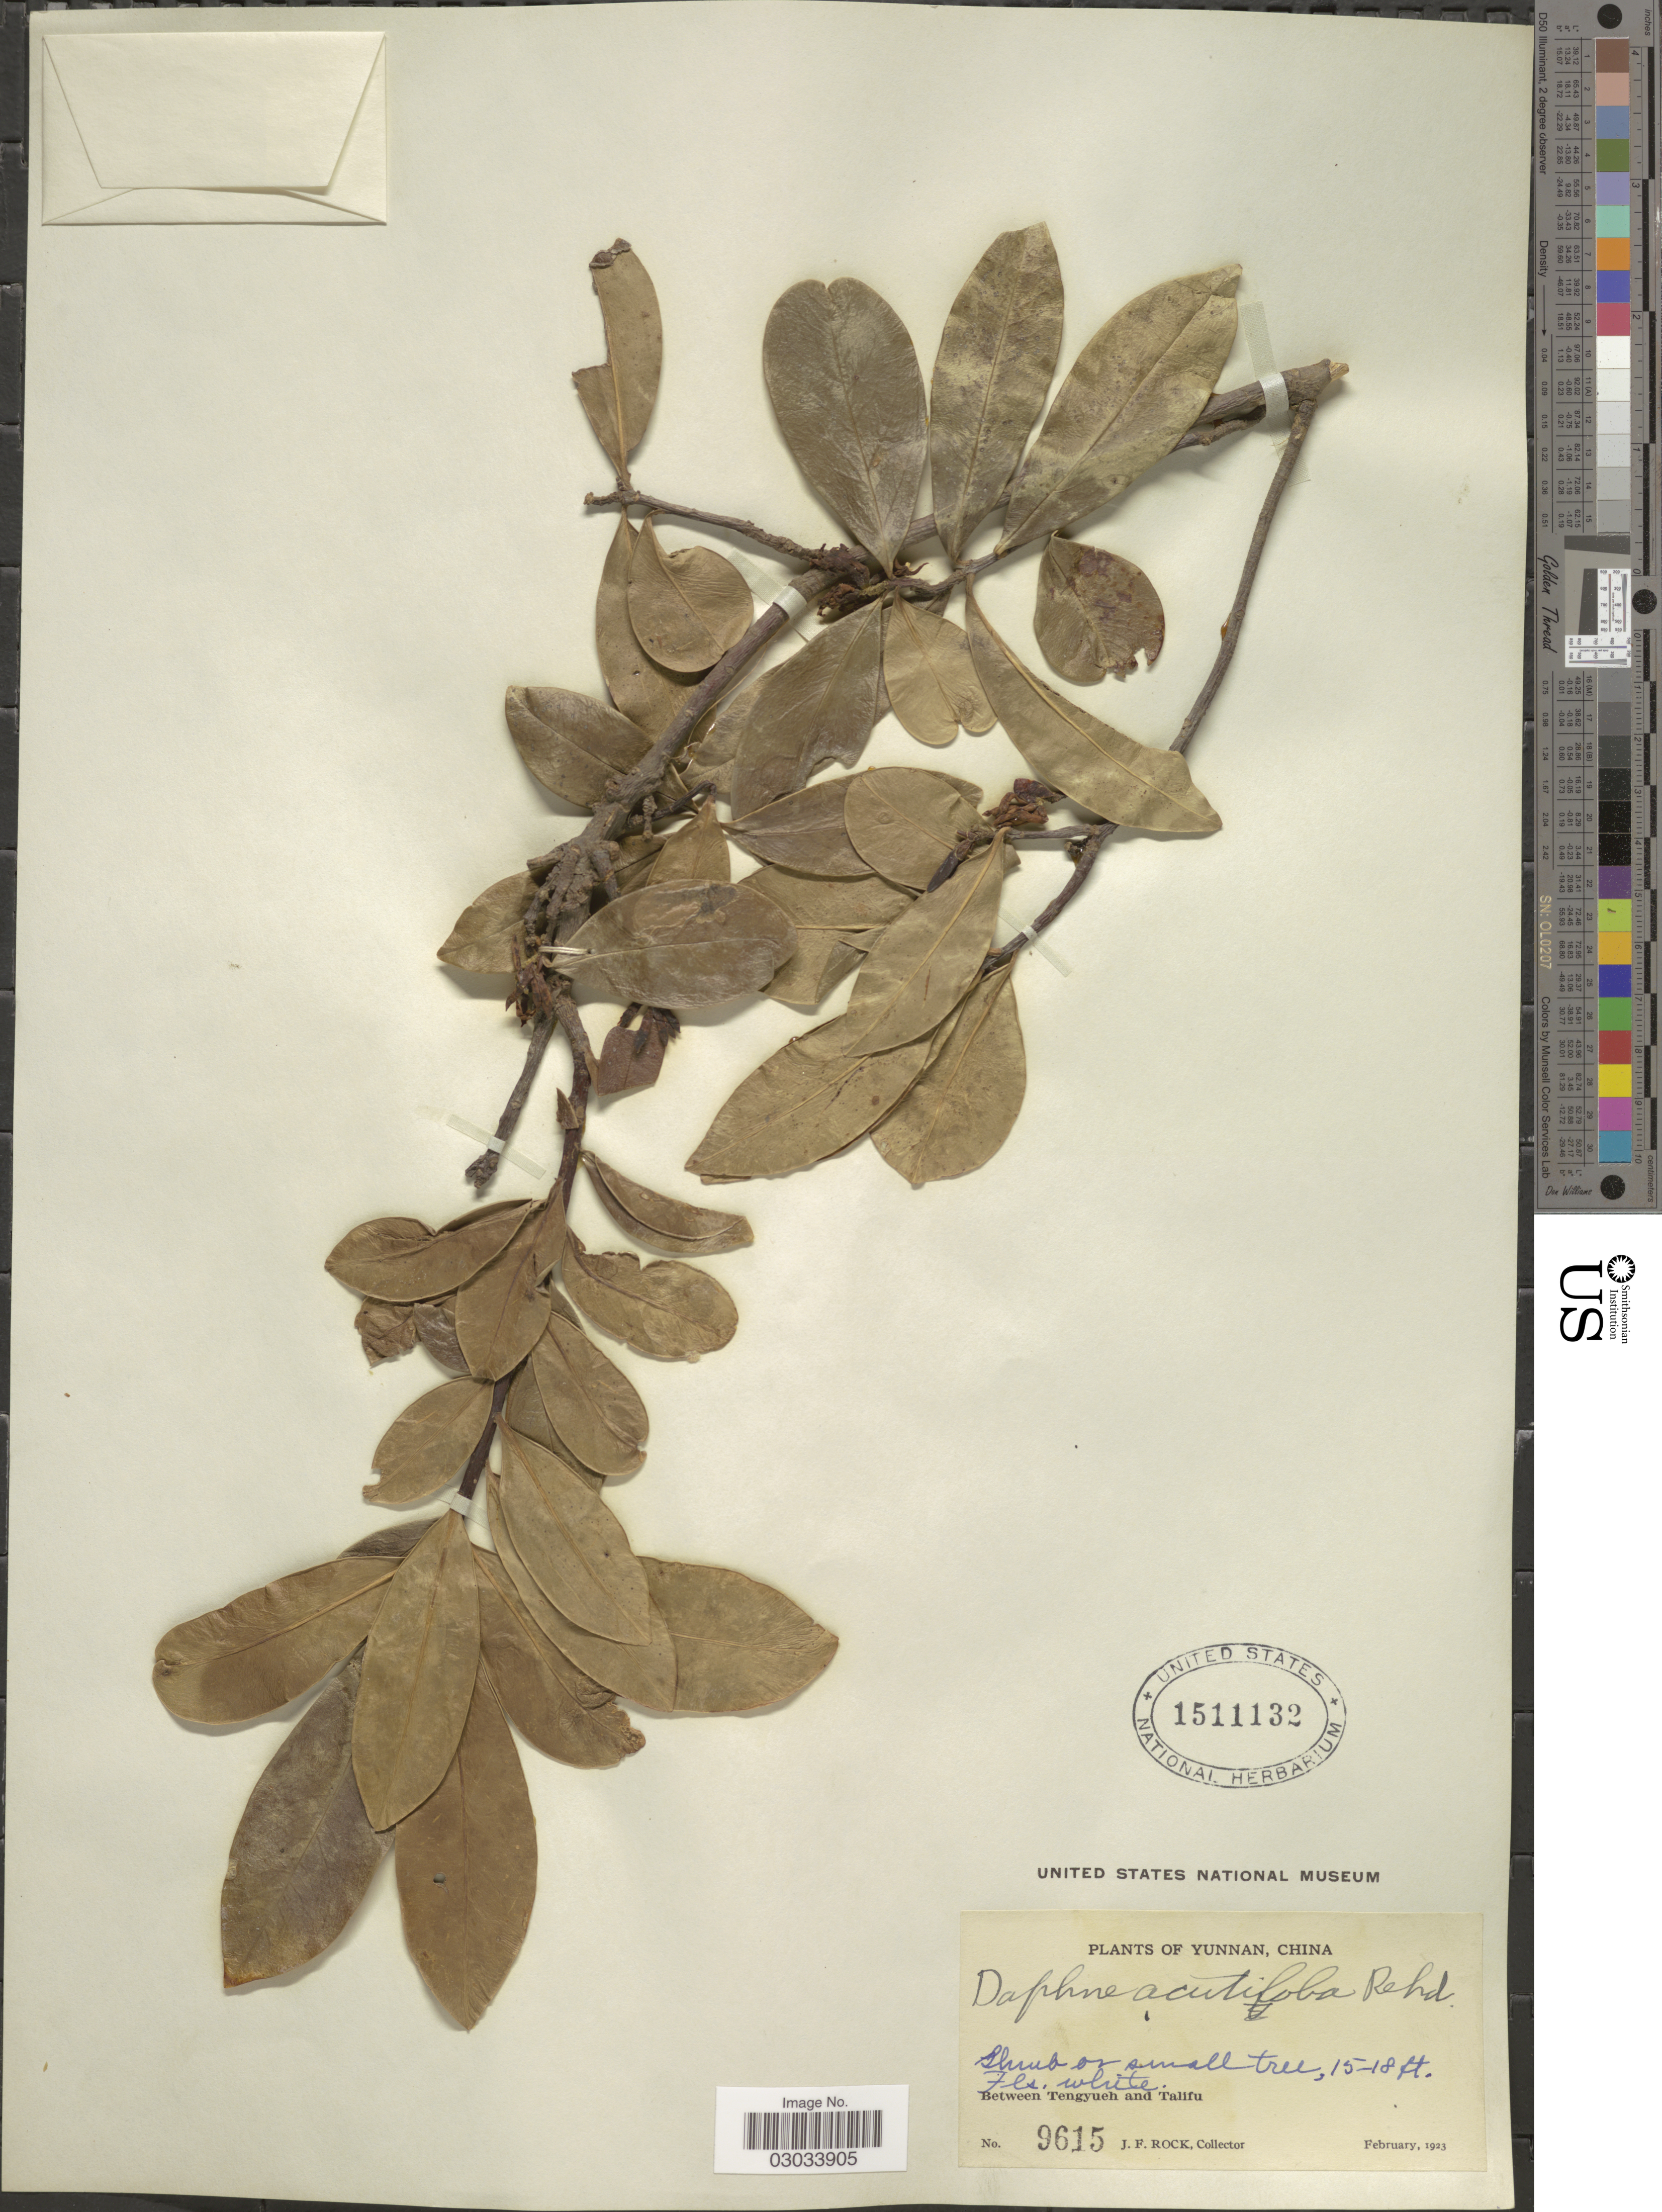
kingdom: Plantae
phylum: Tracheophyta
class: Magnoliopsida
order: Malvales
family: Thymelaeaceae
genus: Daphne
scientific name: Daphne acutiloba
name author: Rehder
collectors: J. Rock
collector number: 9615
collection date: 1923-02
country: China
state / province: Yunnan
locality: Between Tengyueh and Talifu.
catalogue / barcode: US 1511132